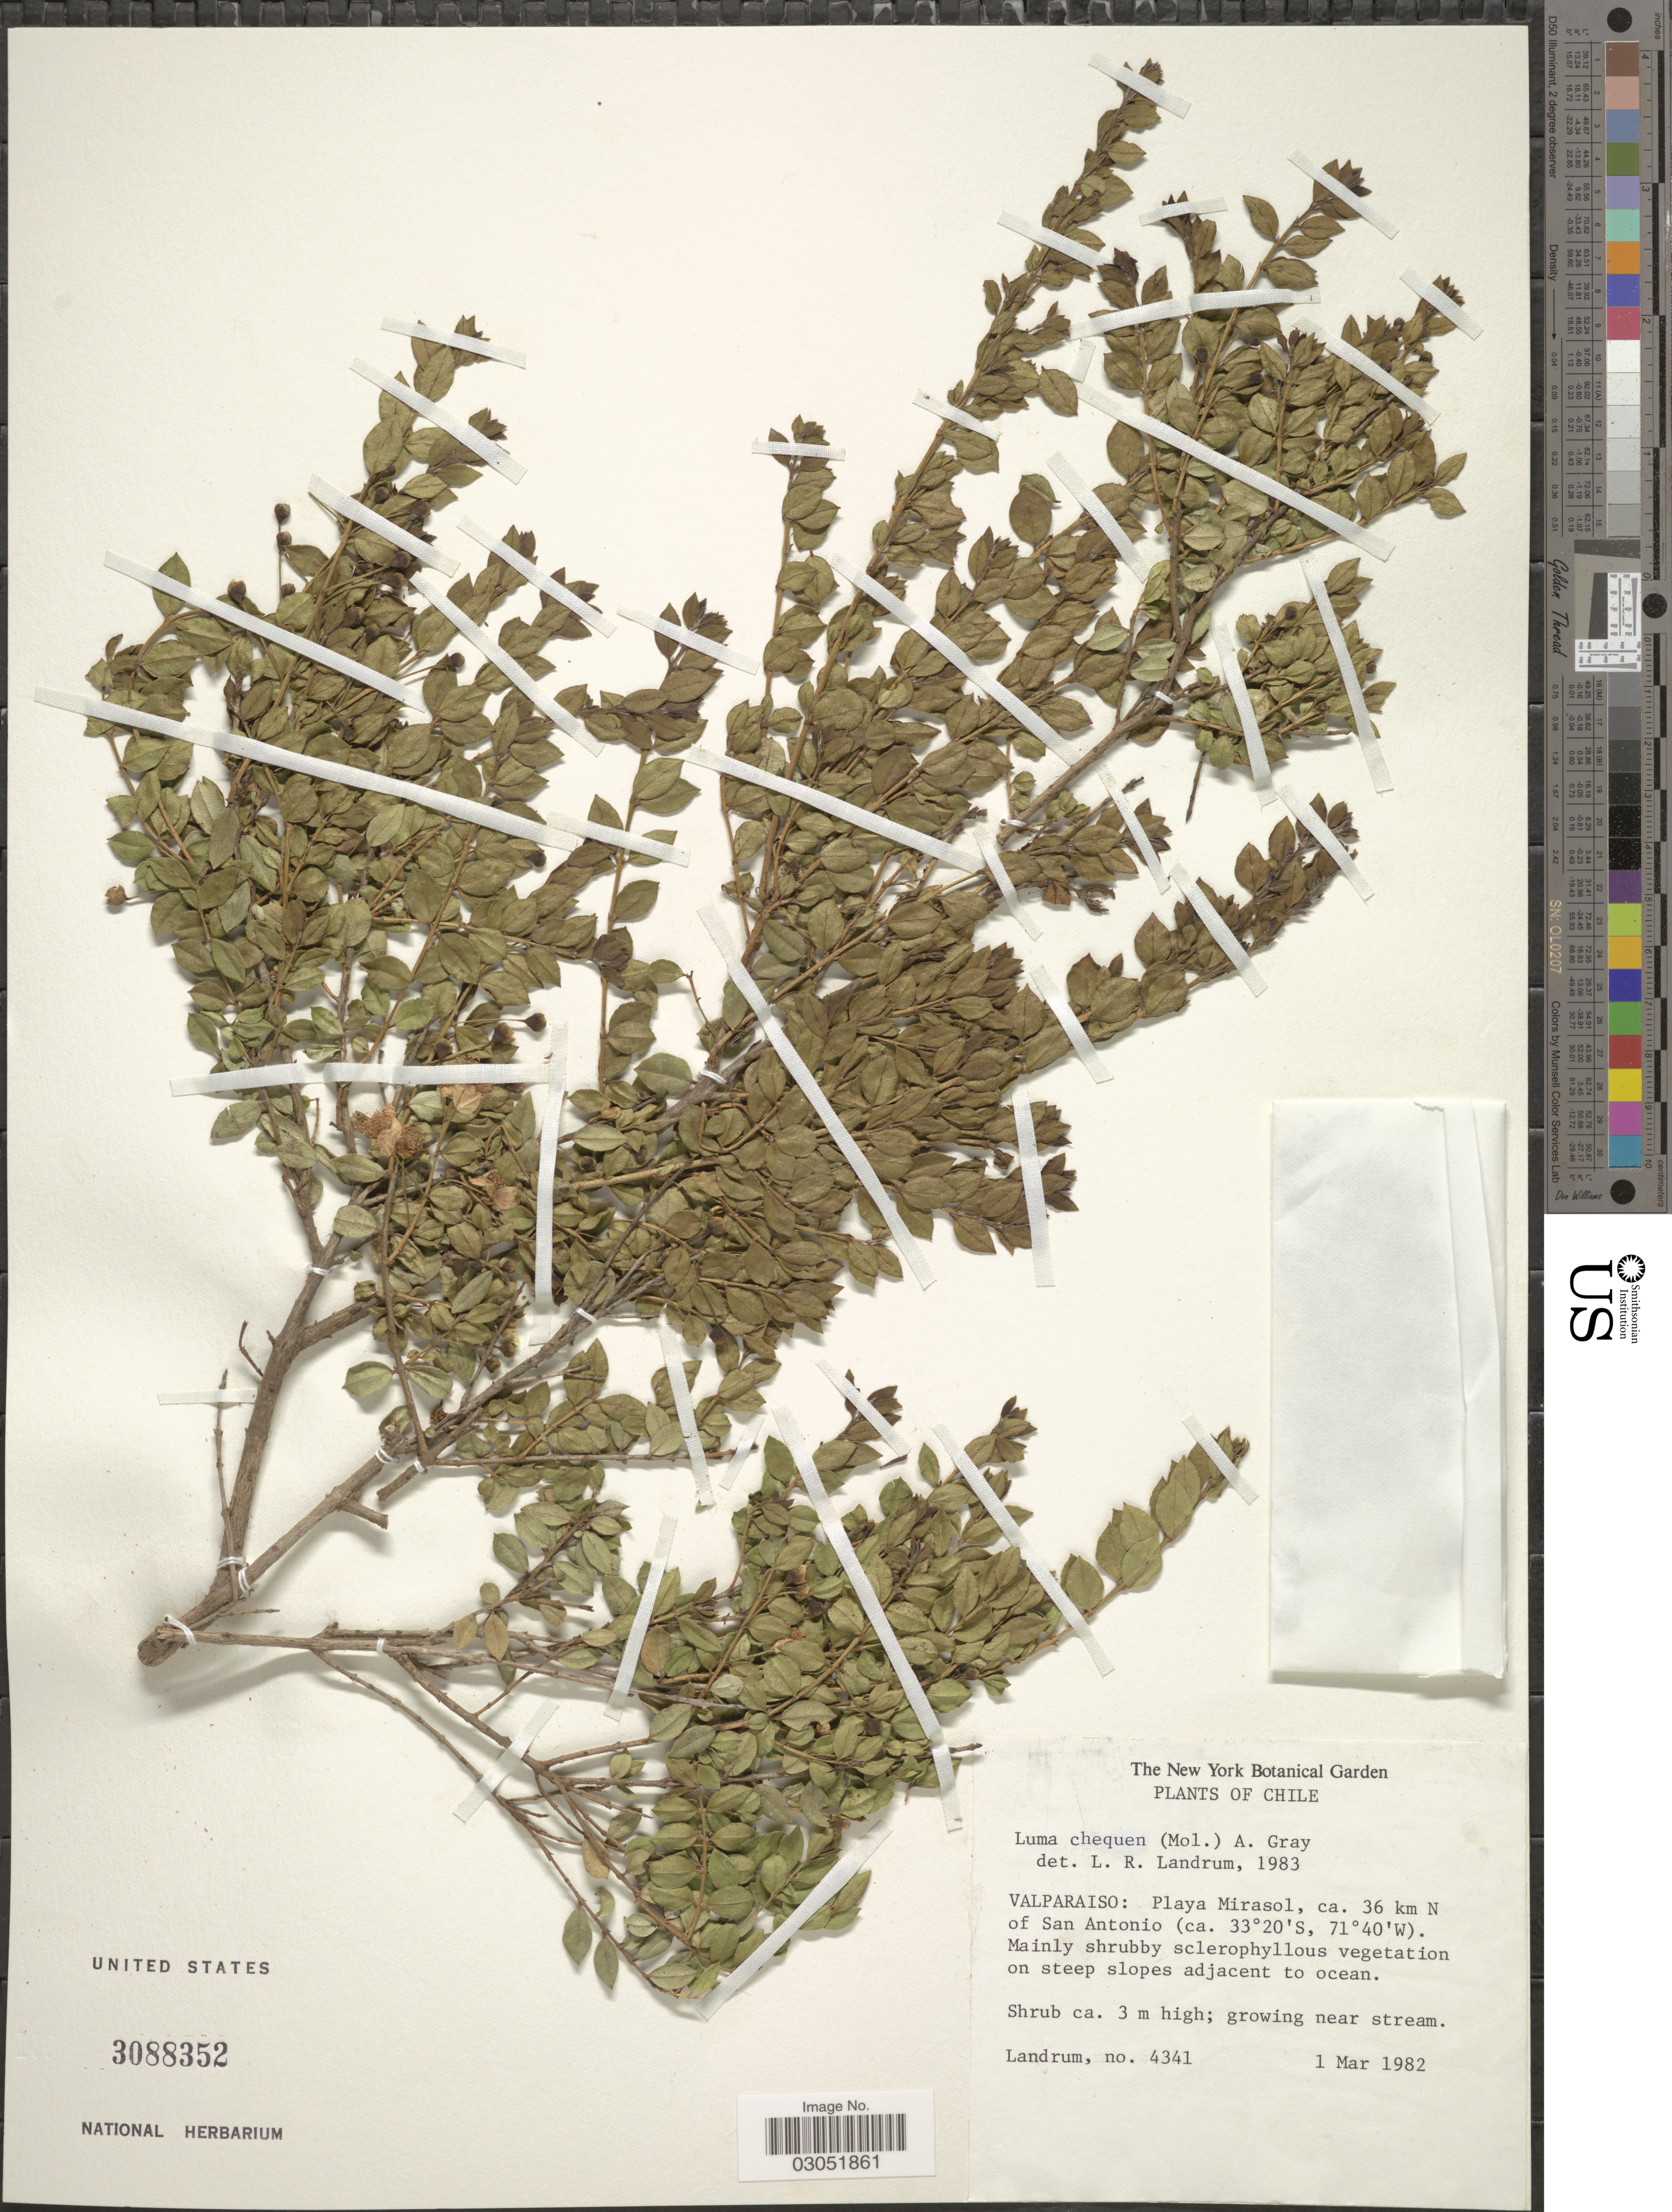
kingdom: Plantae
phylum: Tracheophyta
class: Magnoliopsida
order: Myrtales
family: Myrtaceae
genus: Luma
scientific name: Luma chequen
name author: (Molina) A. Gray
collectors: Landrum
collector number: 4341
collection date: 1982-03-01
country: Chile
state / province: Valparaíso (V)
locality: Playa Mirasol, ca. 36 km N of San Antonio.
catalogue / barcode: US 3088352